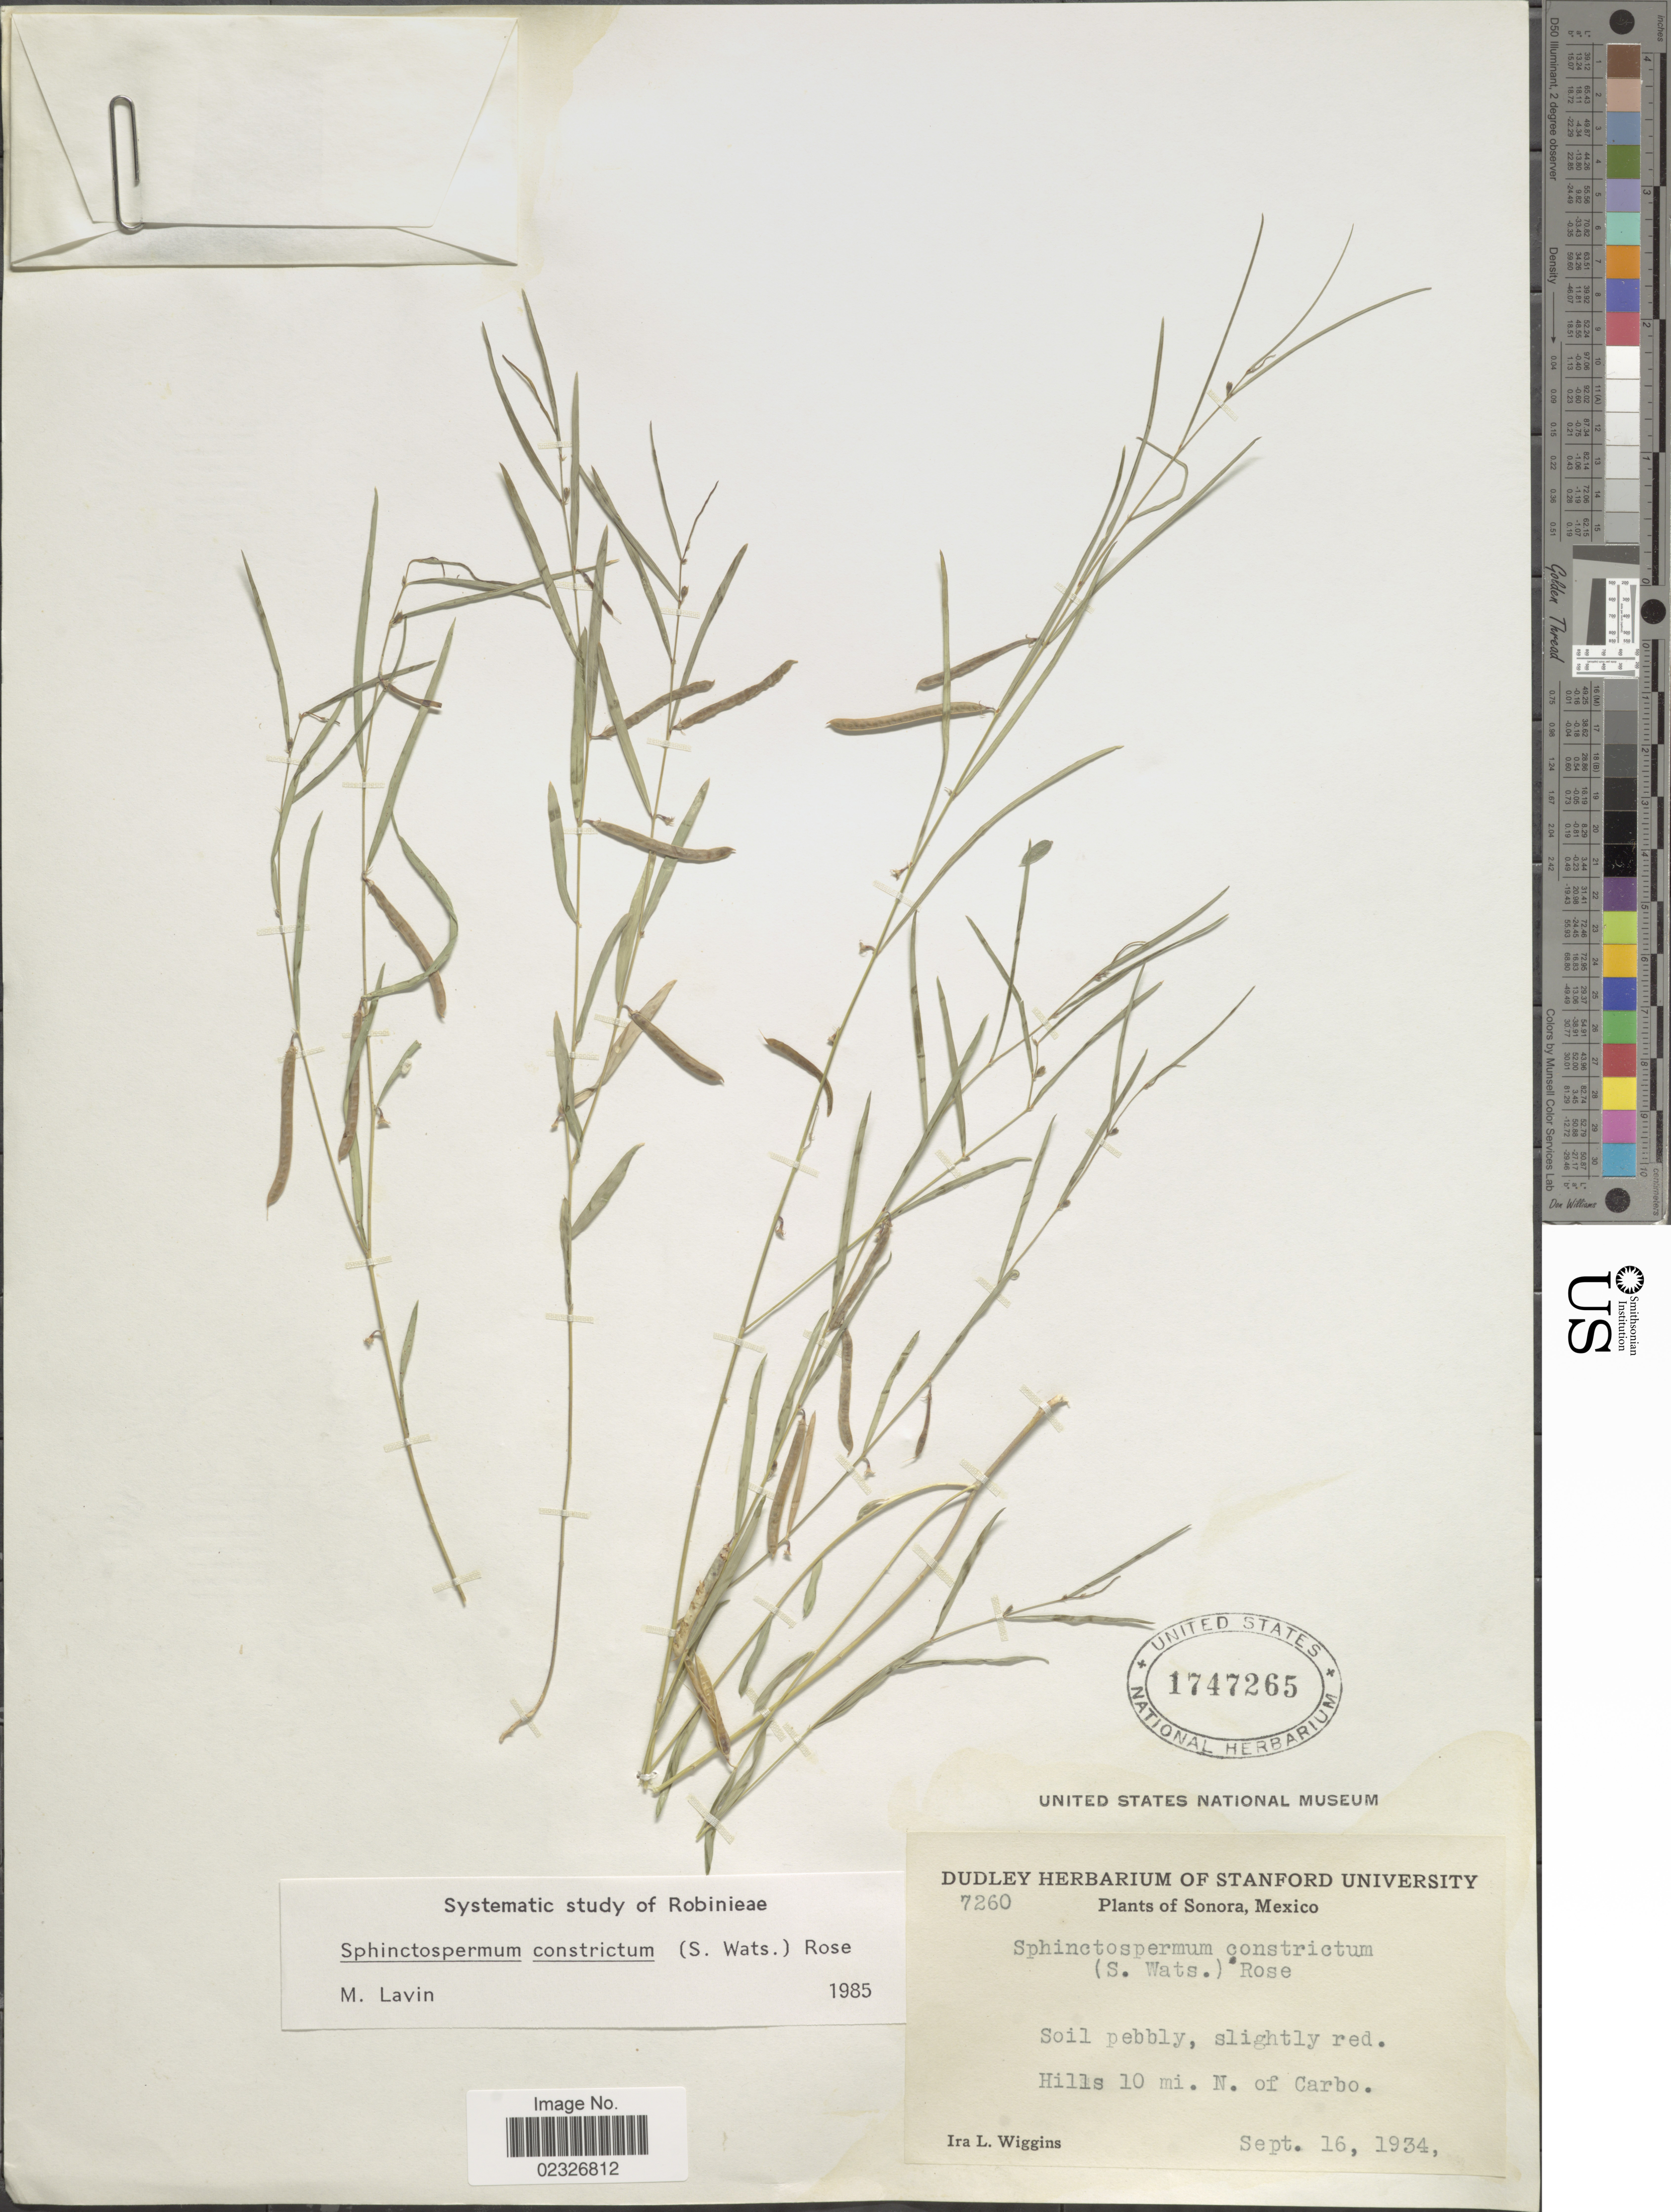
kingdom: Plantae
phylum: Tracheophyta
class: Magnoliopsida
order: Fabales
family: Fabaceae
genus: Sphinctospermum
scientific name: Sphinctospermum constrictum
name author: (S. Watson) Rose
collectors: I. L. Wiggins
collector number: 7260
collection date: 1934-09-16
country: Mexico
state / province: Sonora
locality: Hills 10 mi. N. of Carbo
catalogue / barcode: US 1747265